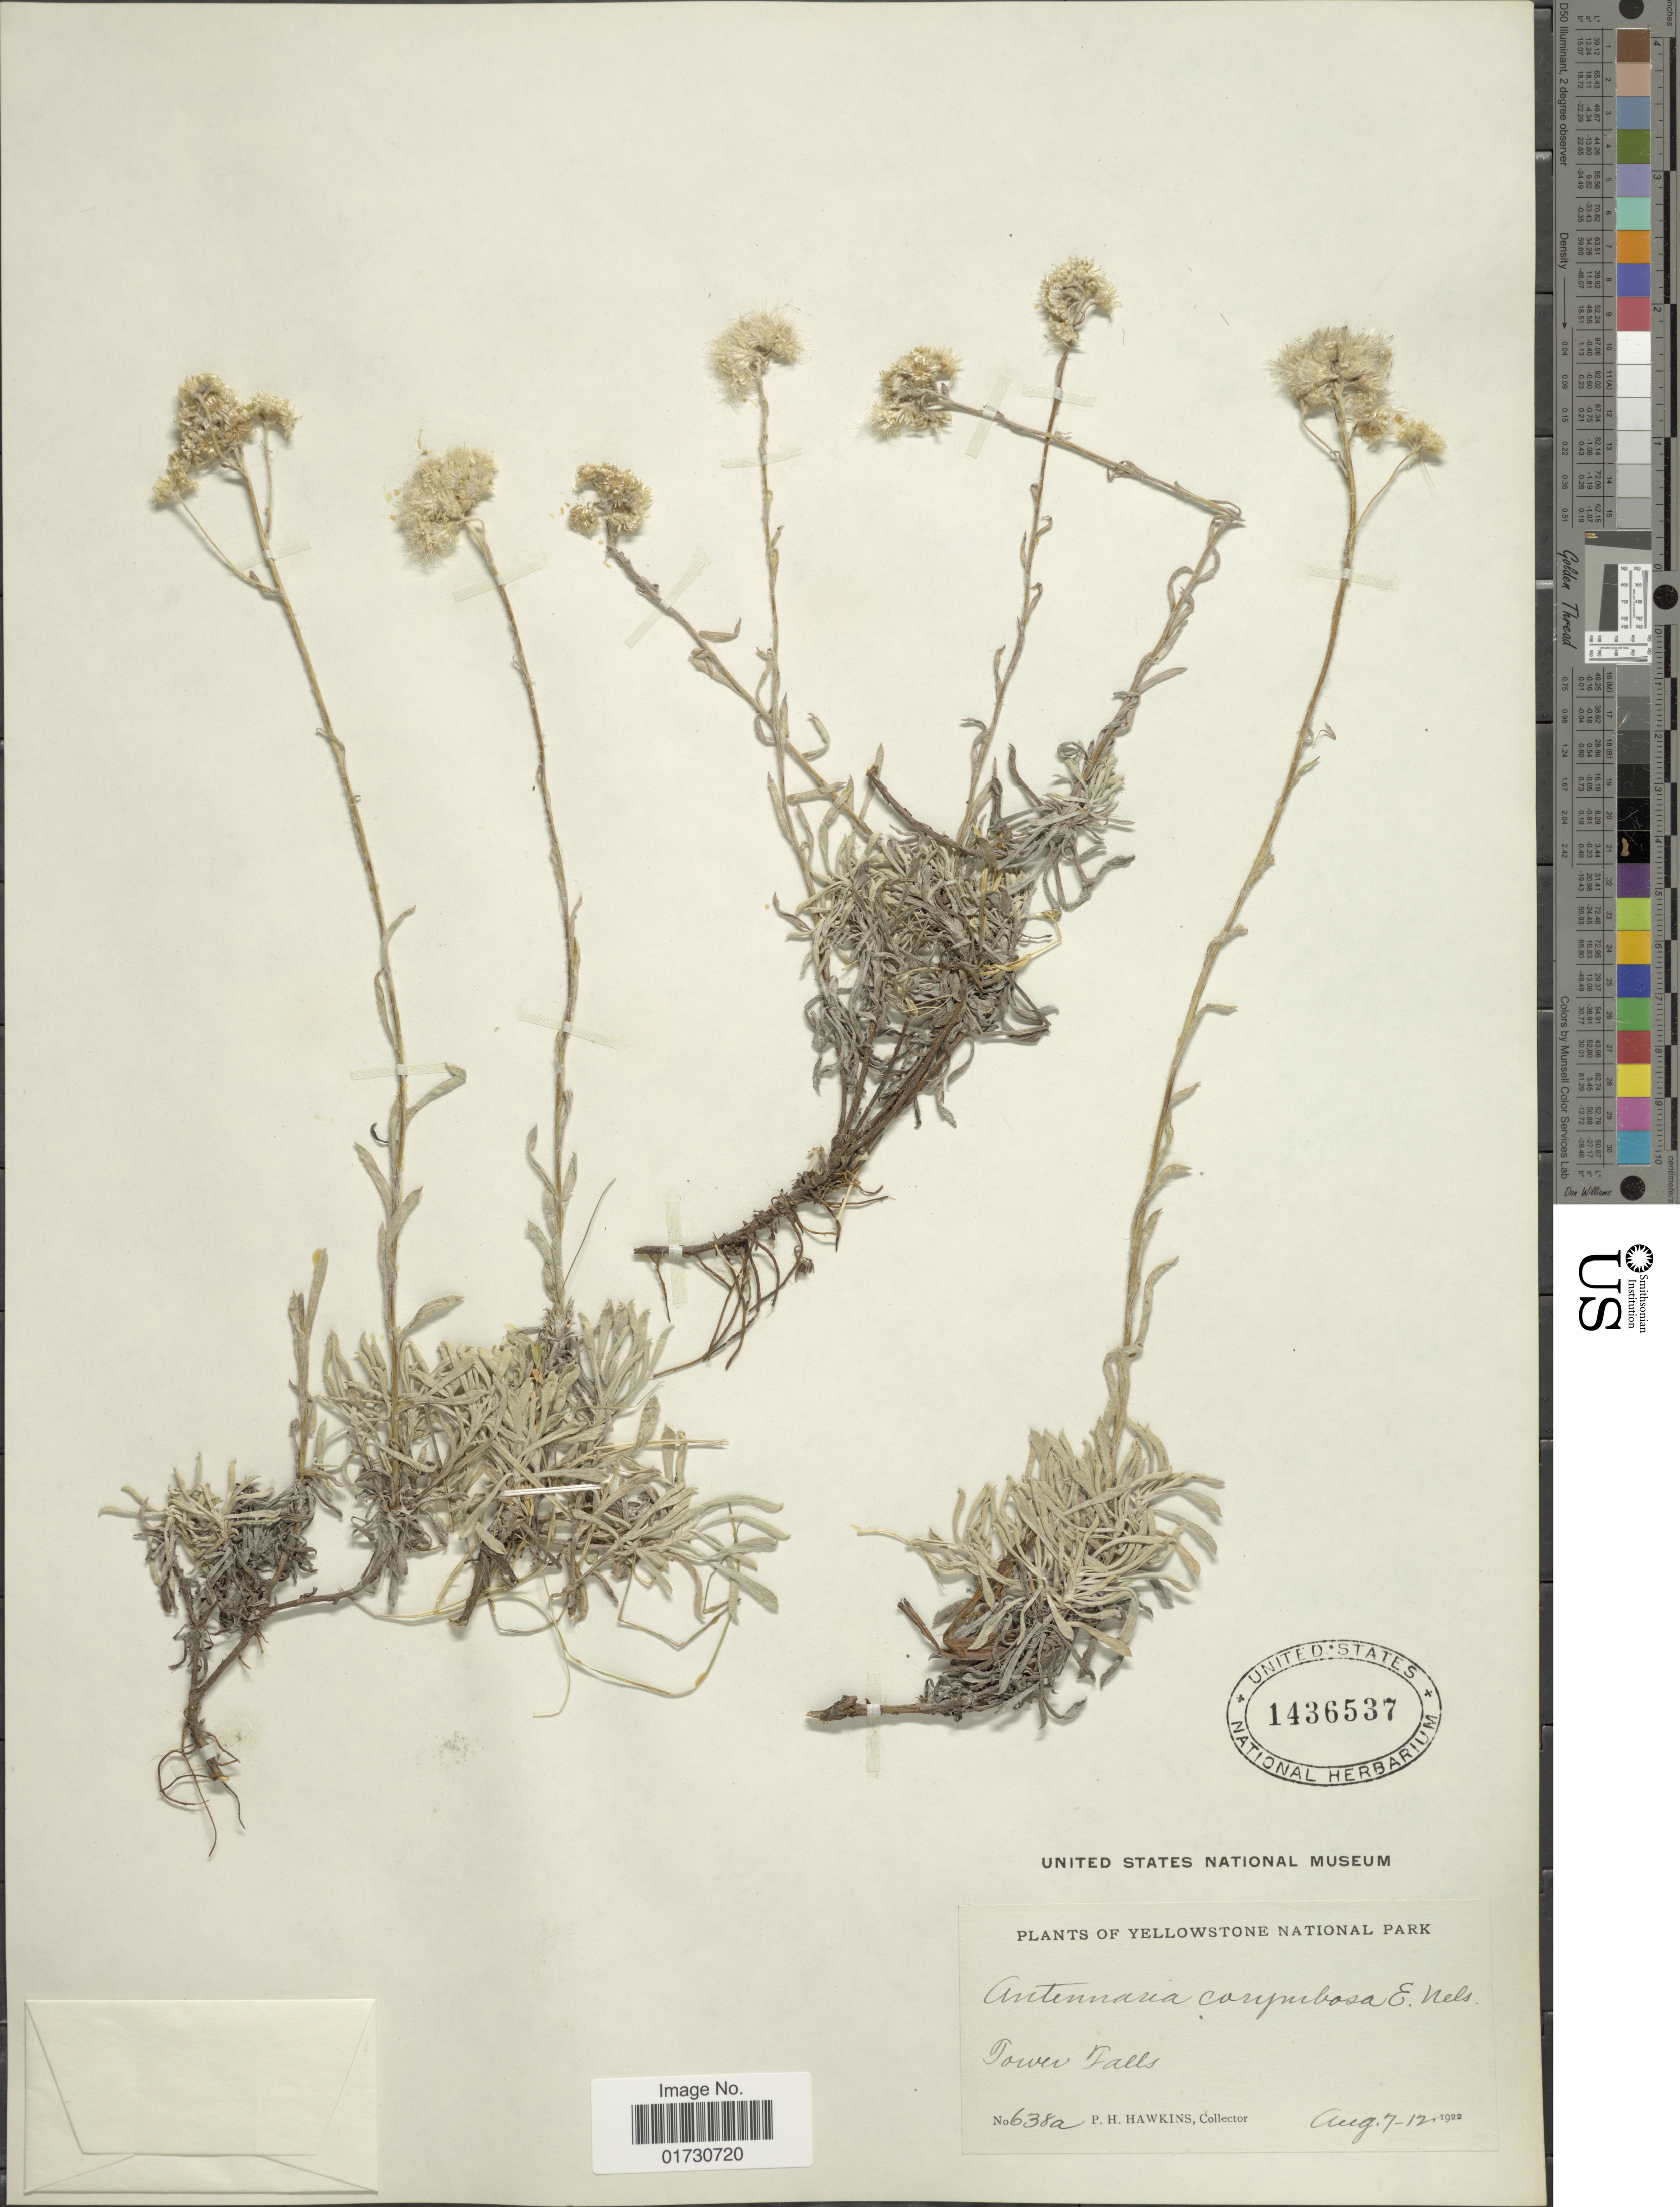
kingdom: Plantae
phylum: Tracheophyta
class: Magnoliopsida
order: Asterales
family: Asteraceae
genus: Antennaria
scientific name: Antennaria corymbosa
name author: E.E. Nelson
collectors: P. Hawkins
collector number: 638a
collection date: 1922-08-07/1922-08-12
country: United States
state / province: Wyoming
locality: Yellowstone National Park, Tower Falls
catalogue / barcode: US 1436537